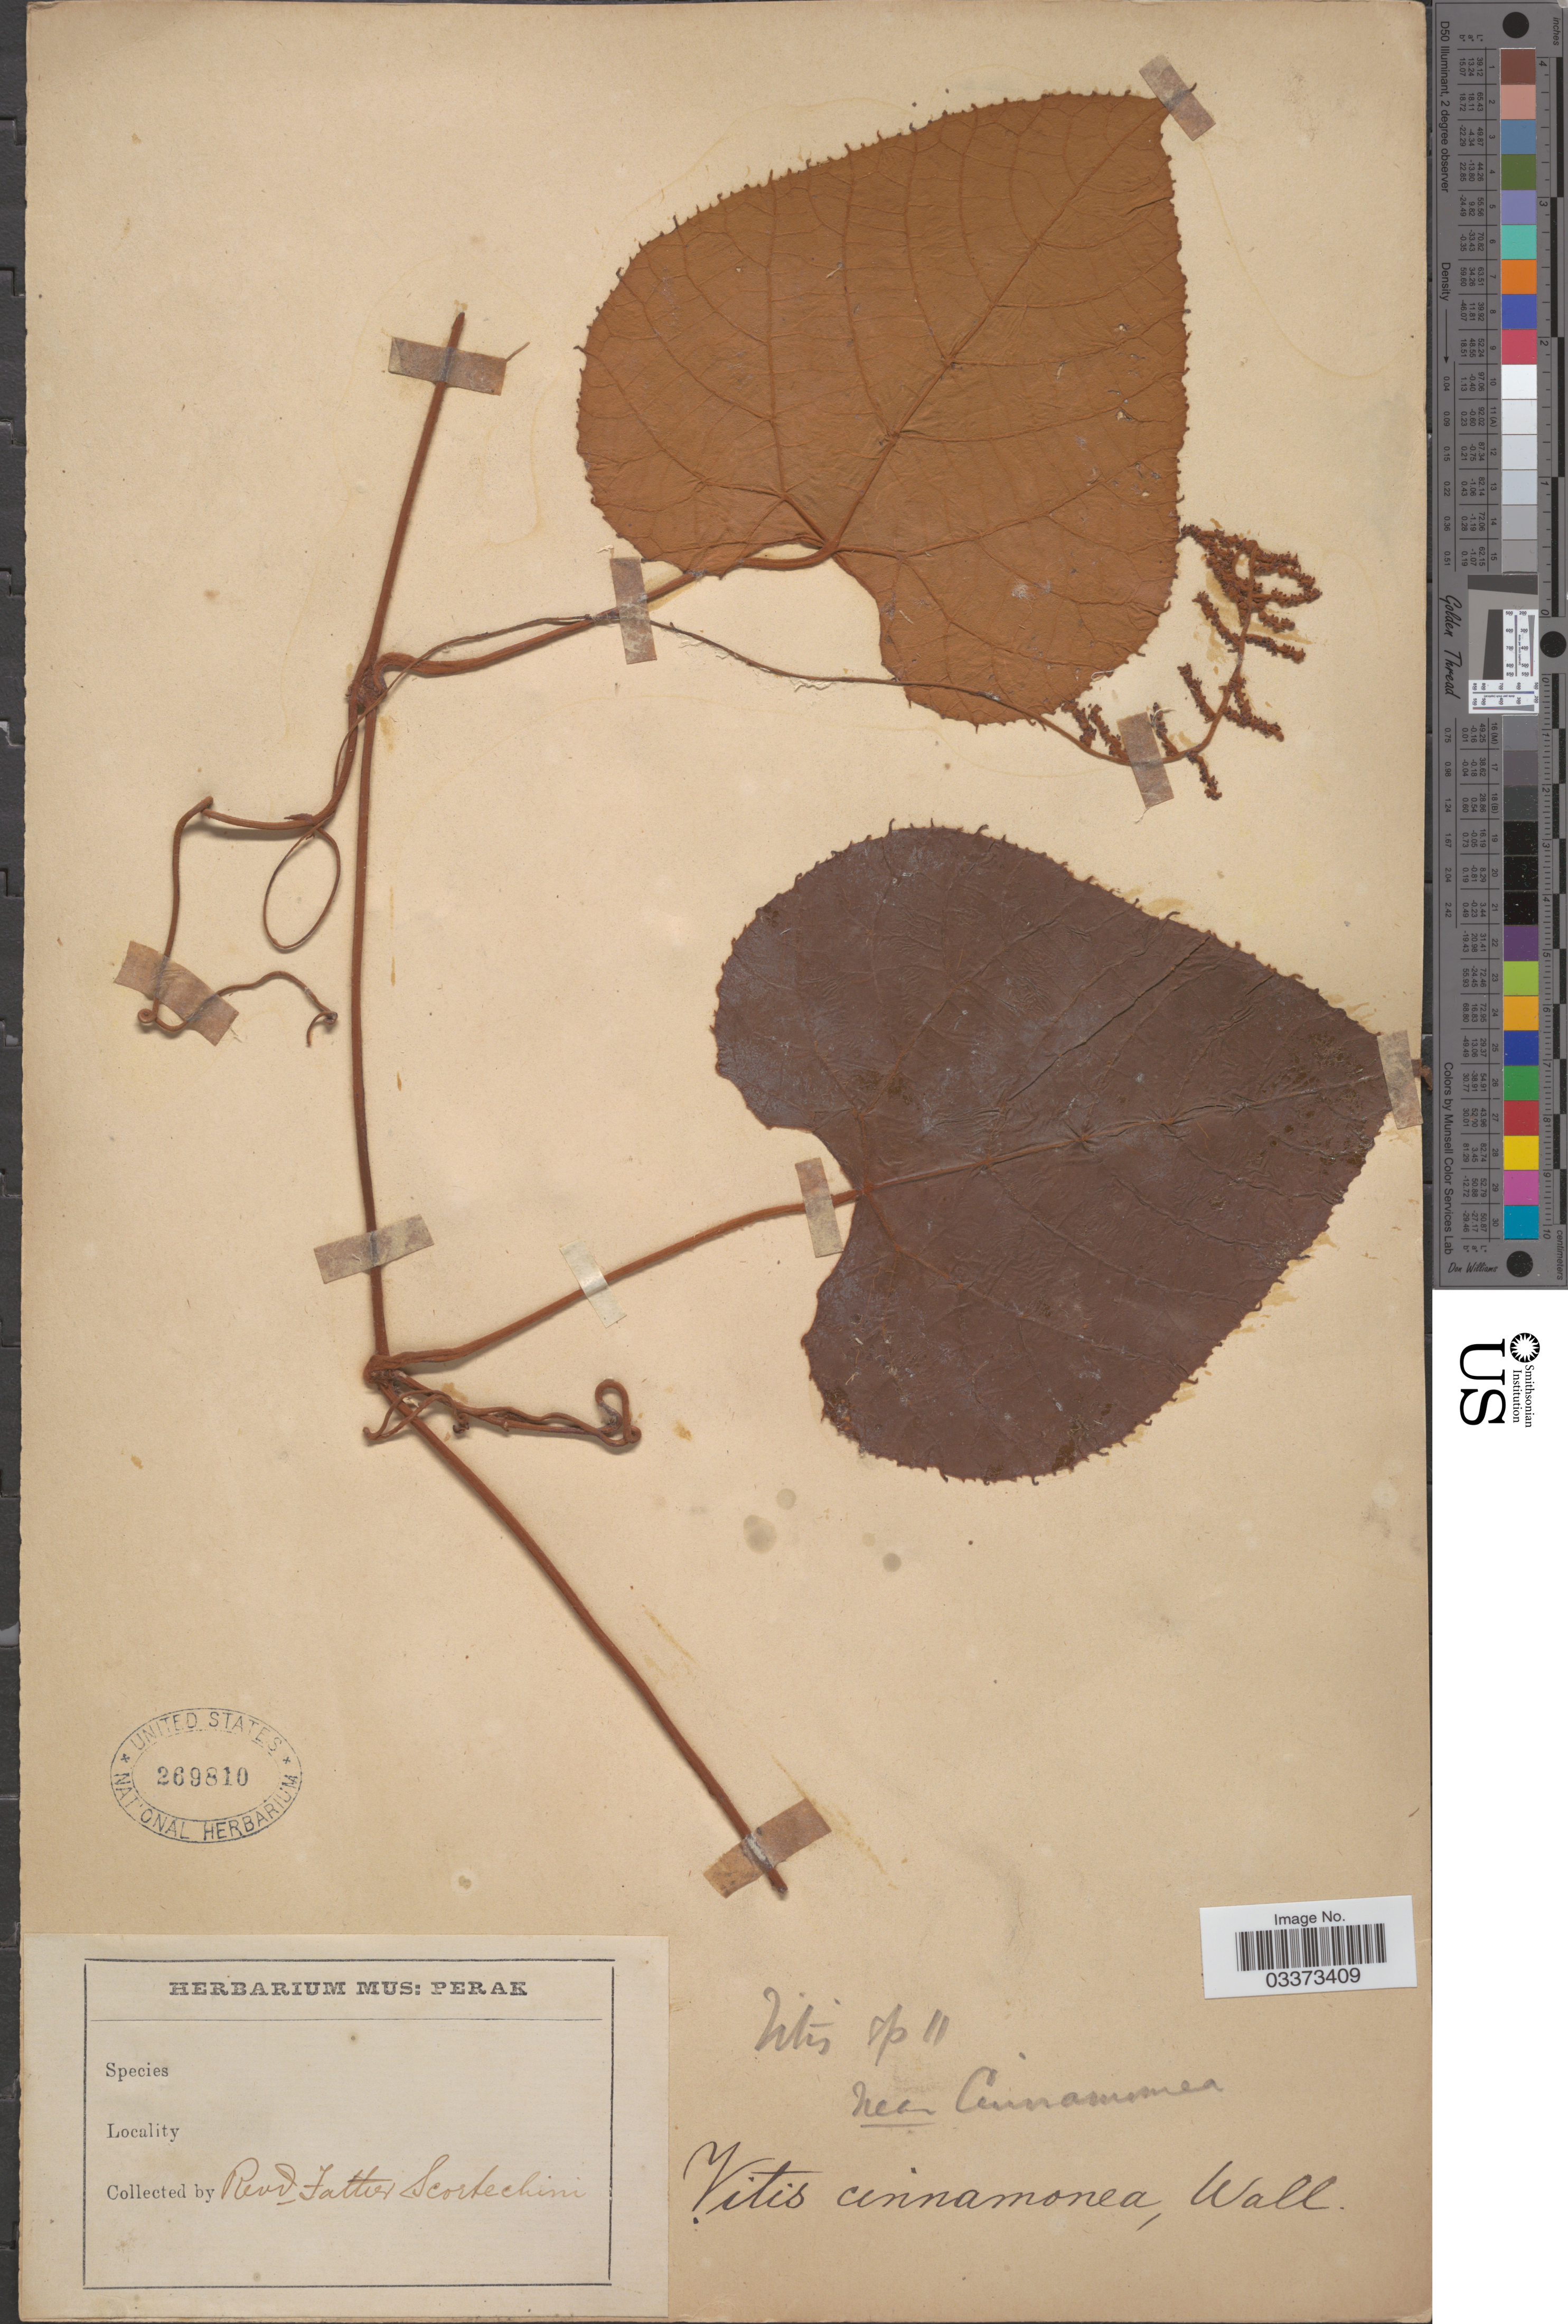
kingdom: Plantae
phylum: Tracheophyta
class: Magnoliopsida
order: Vitales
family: Vitaceae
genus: Ampelocissus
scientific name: Ampelocissus cinnamomea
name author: (Wall.) Planch.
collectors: Fr. Scortechini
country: Malaysia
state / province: Perak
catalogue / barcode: US 269810